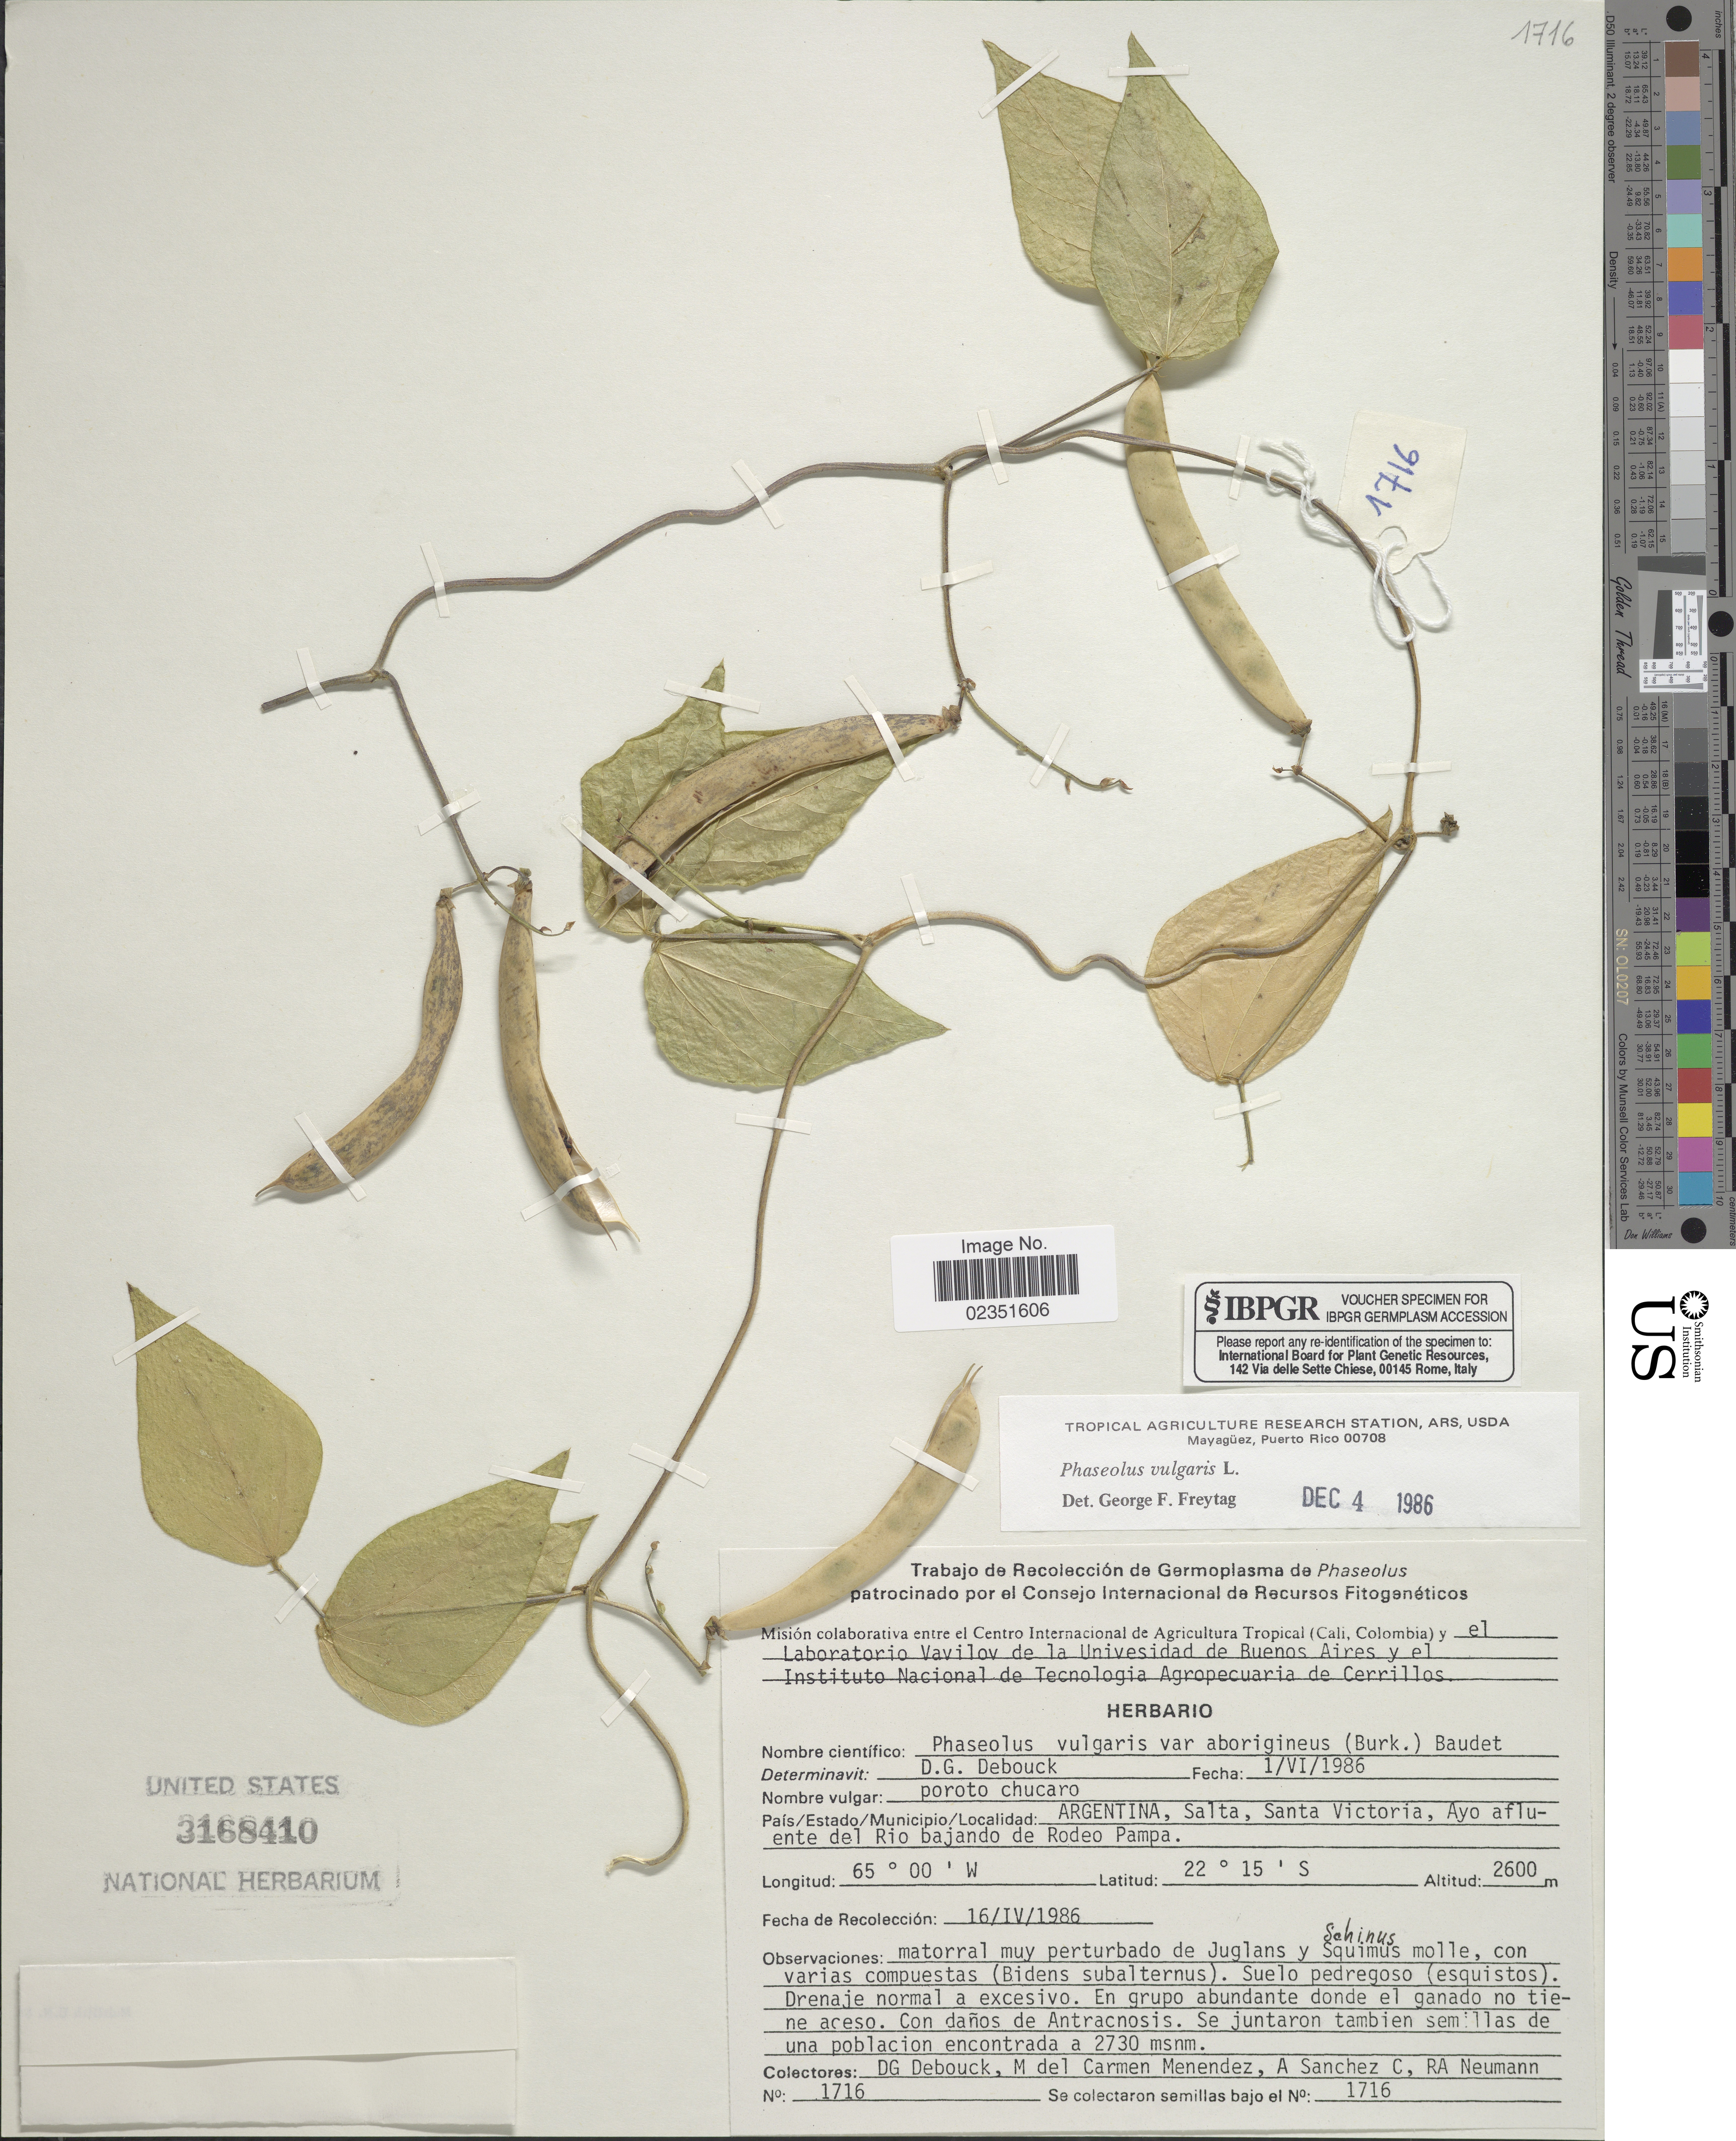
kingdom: Plantae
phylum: Tracheophyta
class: Magnoliopsida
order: Fabales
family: Fabaceae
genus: Phaseolus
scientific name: Phaseolus vulgaris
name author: L.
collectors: D. Debouck, M. Menendez, A. Sanchez C. & R. Neumann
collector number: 1716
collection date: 1986-04-16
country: Argentina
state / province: Salta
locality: Santa Victoria, Ayo afluente del Rio Bajando de Rodeo Pampa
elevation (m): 2600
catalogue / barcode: US 3168410